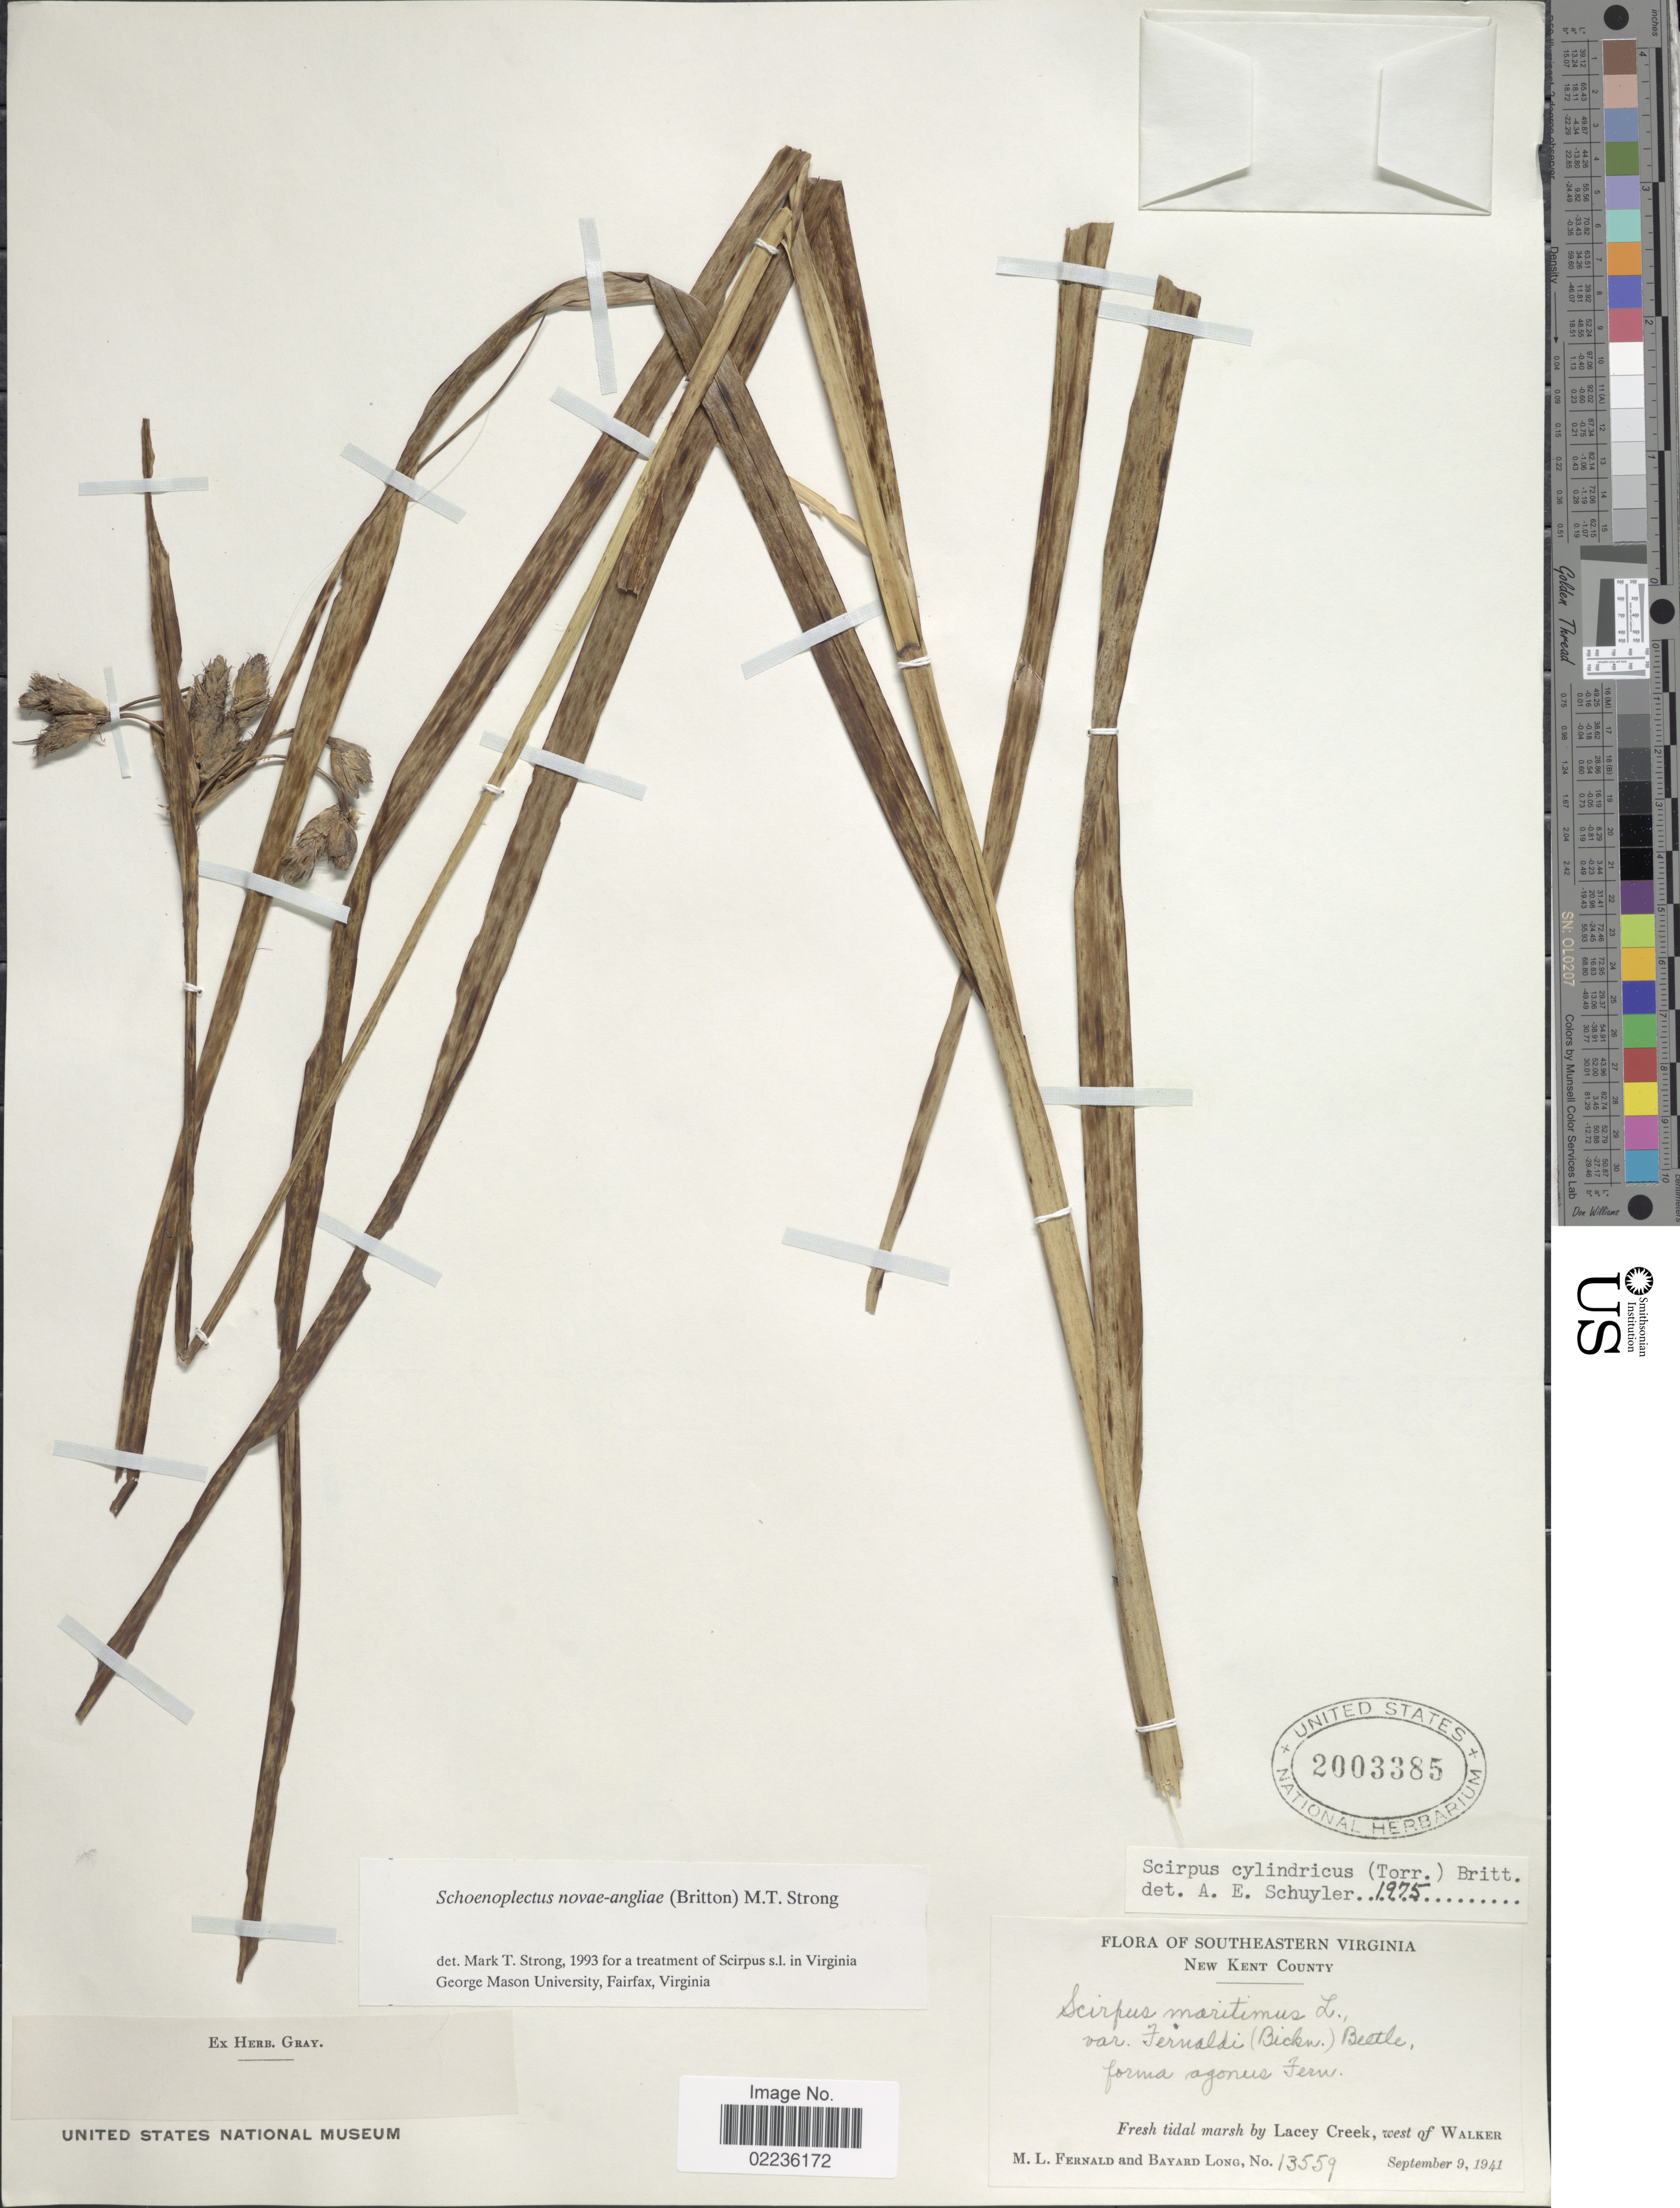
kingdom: Plantae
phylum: Tracheophyta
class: Liliopsida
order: Poales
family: Cyperaceae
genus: Bolboschoenus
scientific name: Bolboschoenus novae-angliae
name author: (Britton) S.G. Sm.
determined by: Strong, M. T., (US), Smithsonian Institution - National Museum of Natural History (UNITED STATES)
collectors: M. L. Fernald & B. Long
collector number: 13559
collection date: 1941-09-09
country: United States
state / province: Virginia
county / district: New Kent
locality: Southeastern Virginia. New Kent County. Fresh tidal marsh by Lacey Creek, west of Walker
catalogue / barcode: US 2003385